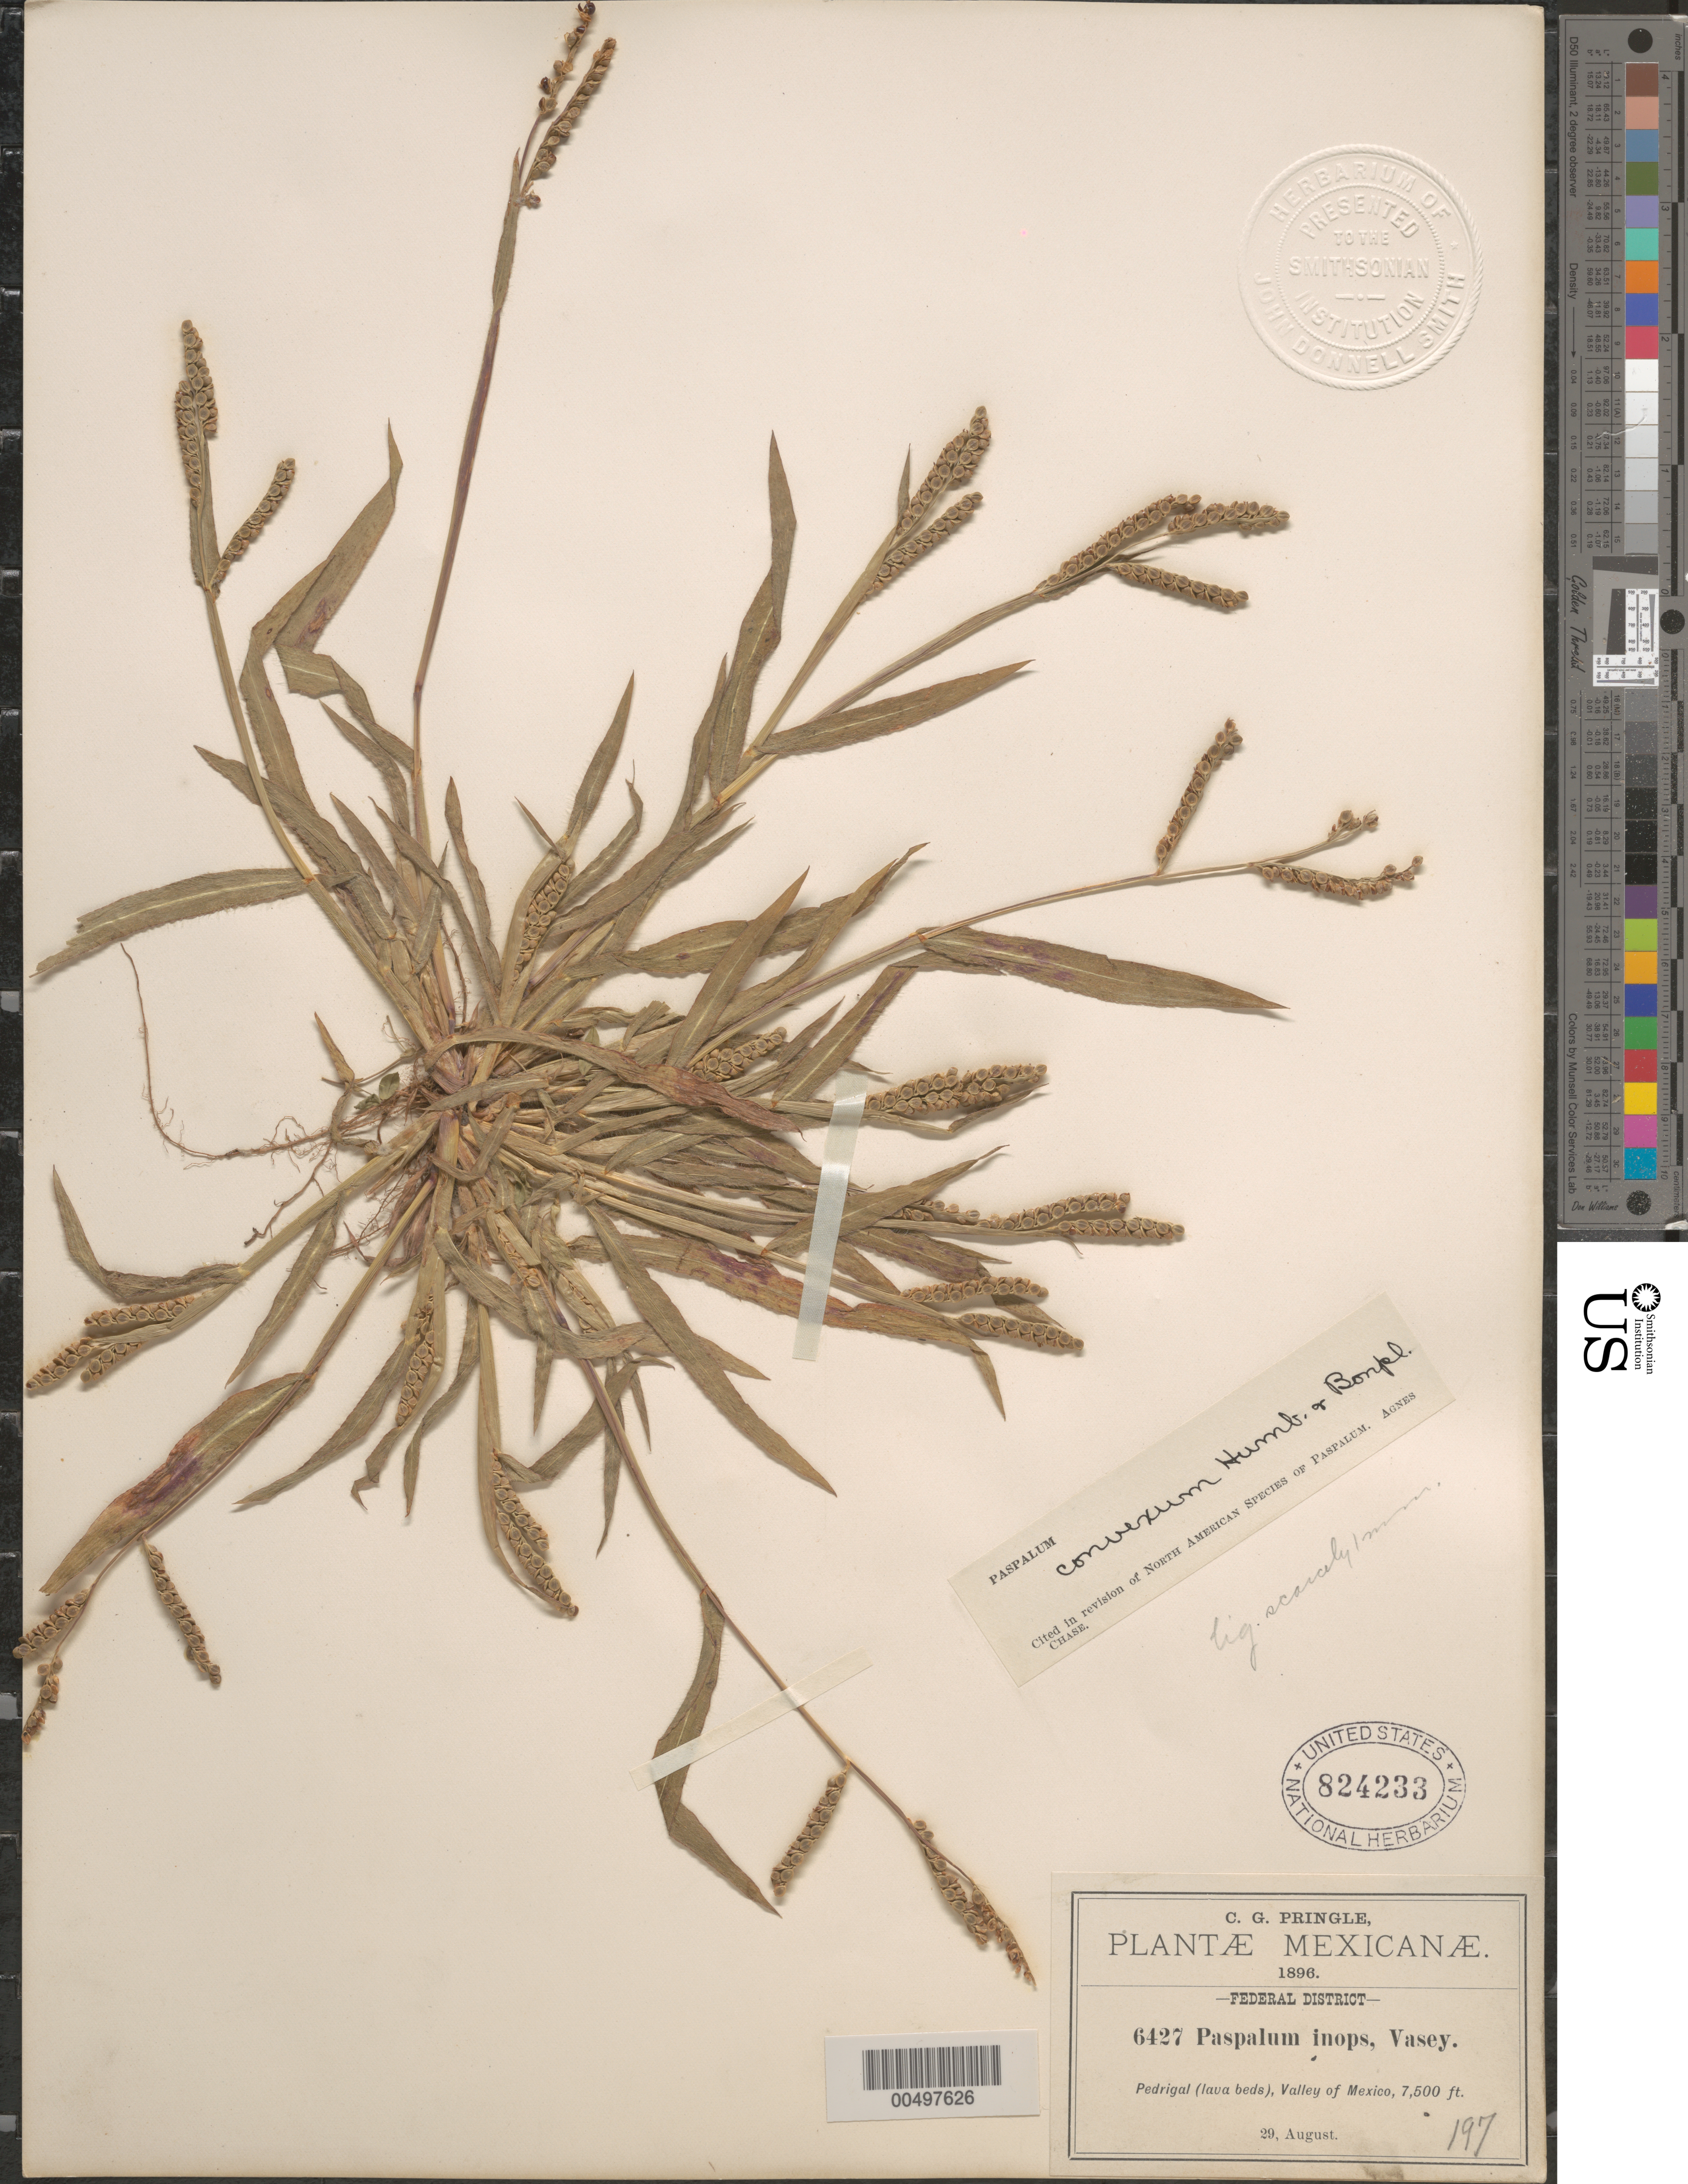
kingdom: Plantae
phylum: Tracheophyta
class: Liliopsida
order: Poales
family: Poaceae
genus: Paspalum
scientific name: Paspalum convexum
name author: Humb. & Bonpl. ex Flüggé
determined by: Chase, [M.] Agnes, (US)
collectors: C. G. Pringle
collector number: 6427/197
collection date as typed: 29 Aug 1896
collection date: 1896-08-29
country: Mexico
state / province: Distrito Federal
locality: Pedrigal, Valley of Mexico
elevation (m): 2286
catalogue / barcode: US 824233